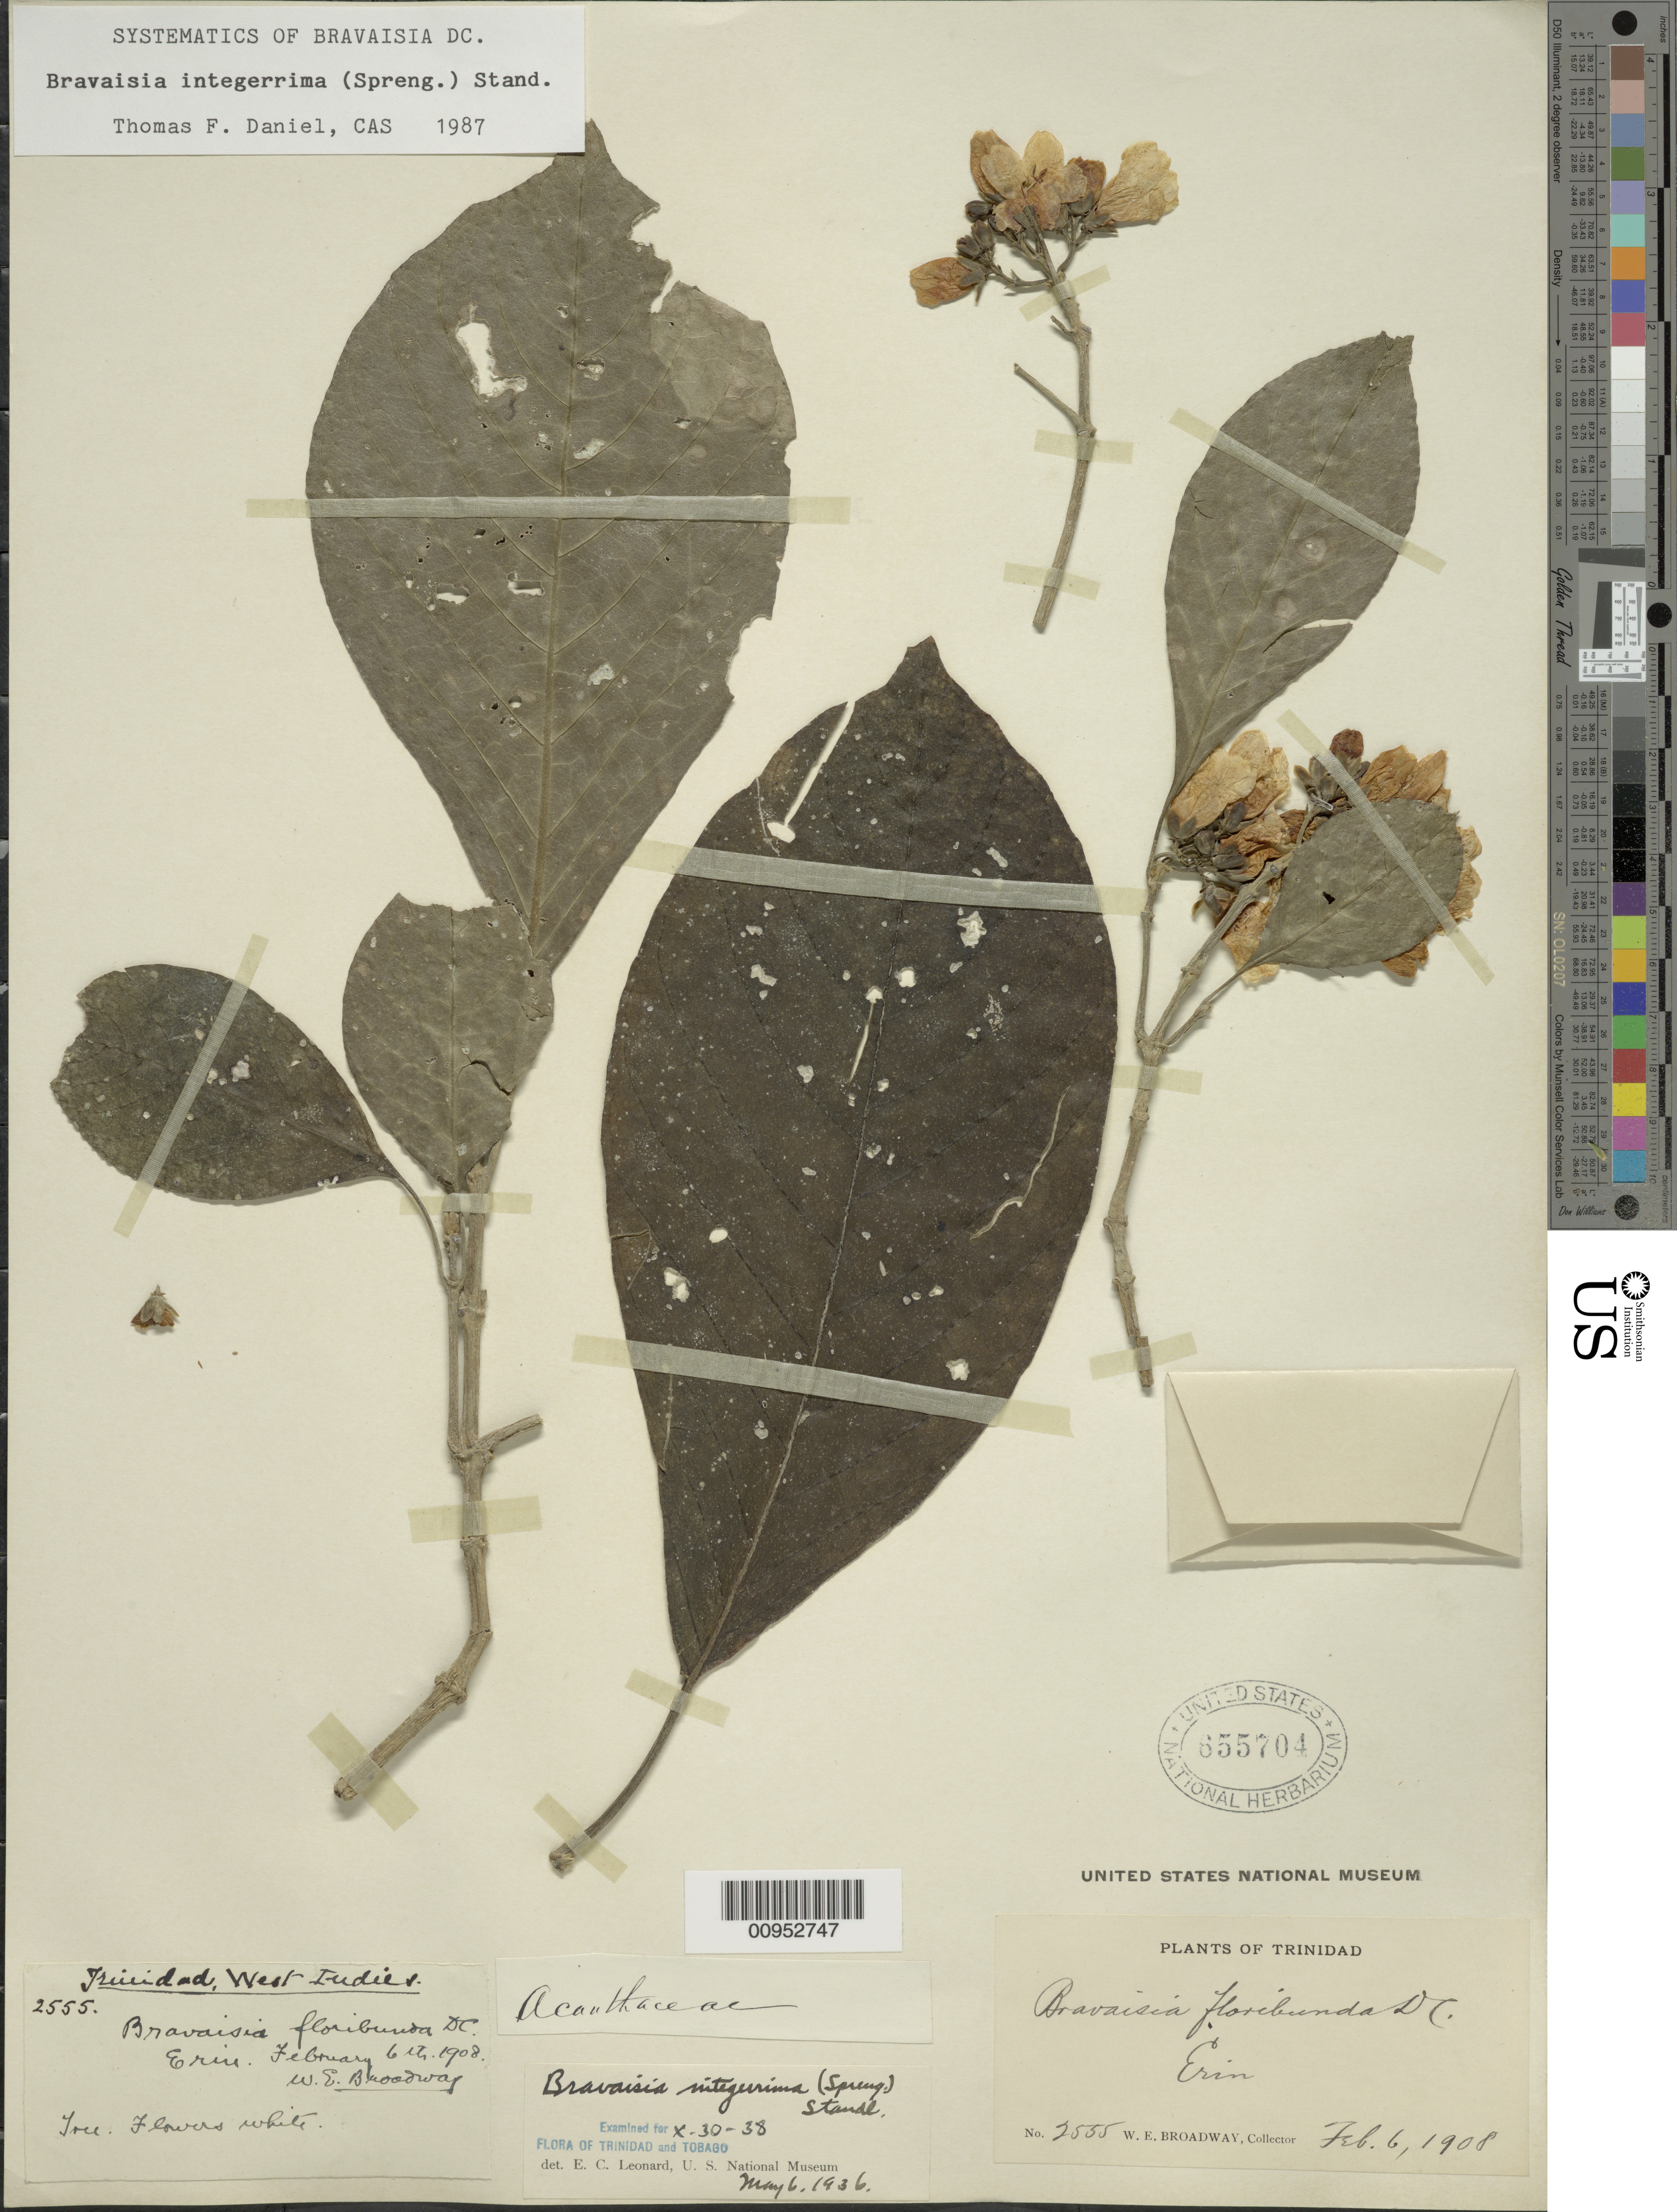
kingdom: Plantae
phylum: Tracheophyta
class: Magnoliopsida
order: Lamiales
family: Acanthaceae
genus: Bravaisia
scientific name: Bravaisia integerrima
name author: (Spreng.) Standl.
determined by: Daniel, Thomas F.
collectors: W. E. Broadway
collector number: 2555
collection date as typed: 06 Feb 1908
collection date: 1908-02-06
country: Trinidad and Tobago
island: Trinidad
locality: Erin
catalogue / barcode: US 655704